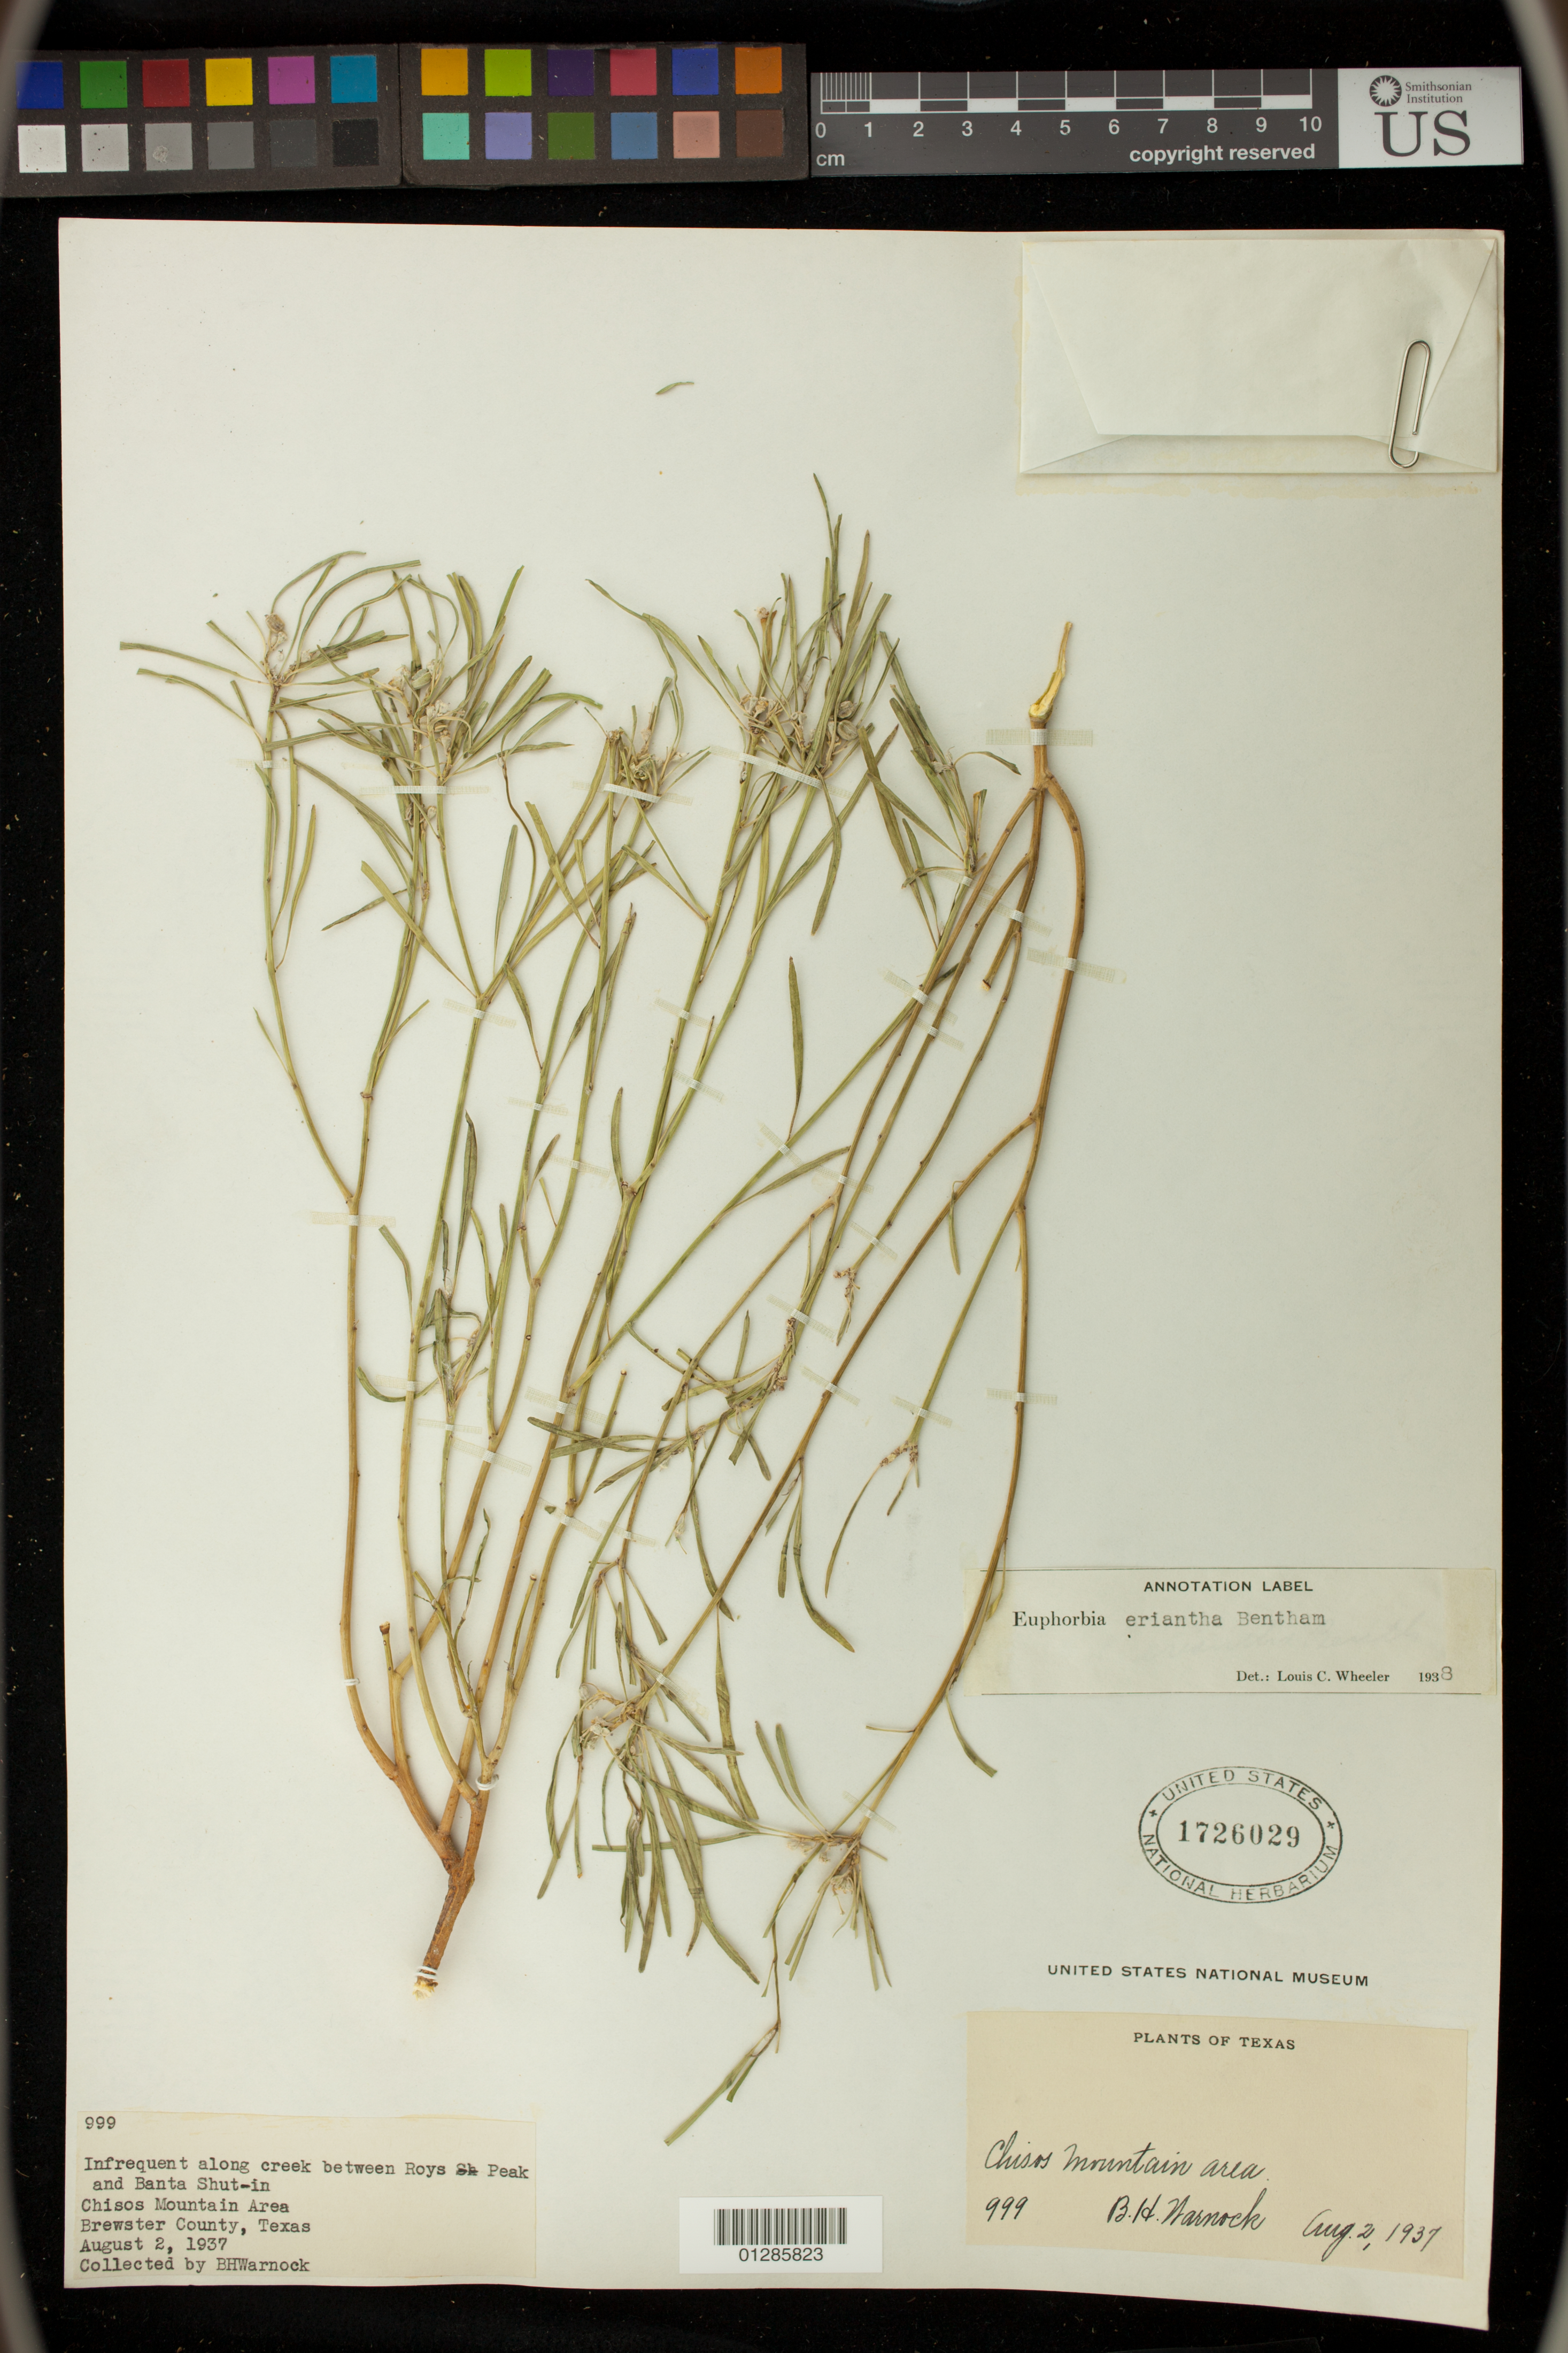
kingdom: Plantae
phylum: Tracheophyta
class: Magnoliopsida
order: Malpighiales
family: Euphorbiaceae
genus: Euphorbia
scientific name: Euphorbia eriantha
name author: Benth.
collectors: B. H. Warnock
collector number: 999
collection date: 1937-08-02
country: United States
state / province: Texas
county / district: Brewster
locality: Creek between Roys Peak and Banta Shut-in. Chisos Mountain area.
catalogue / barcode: US 1726029